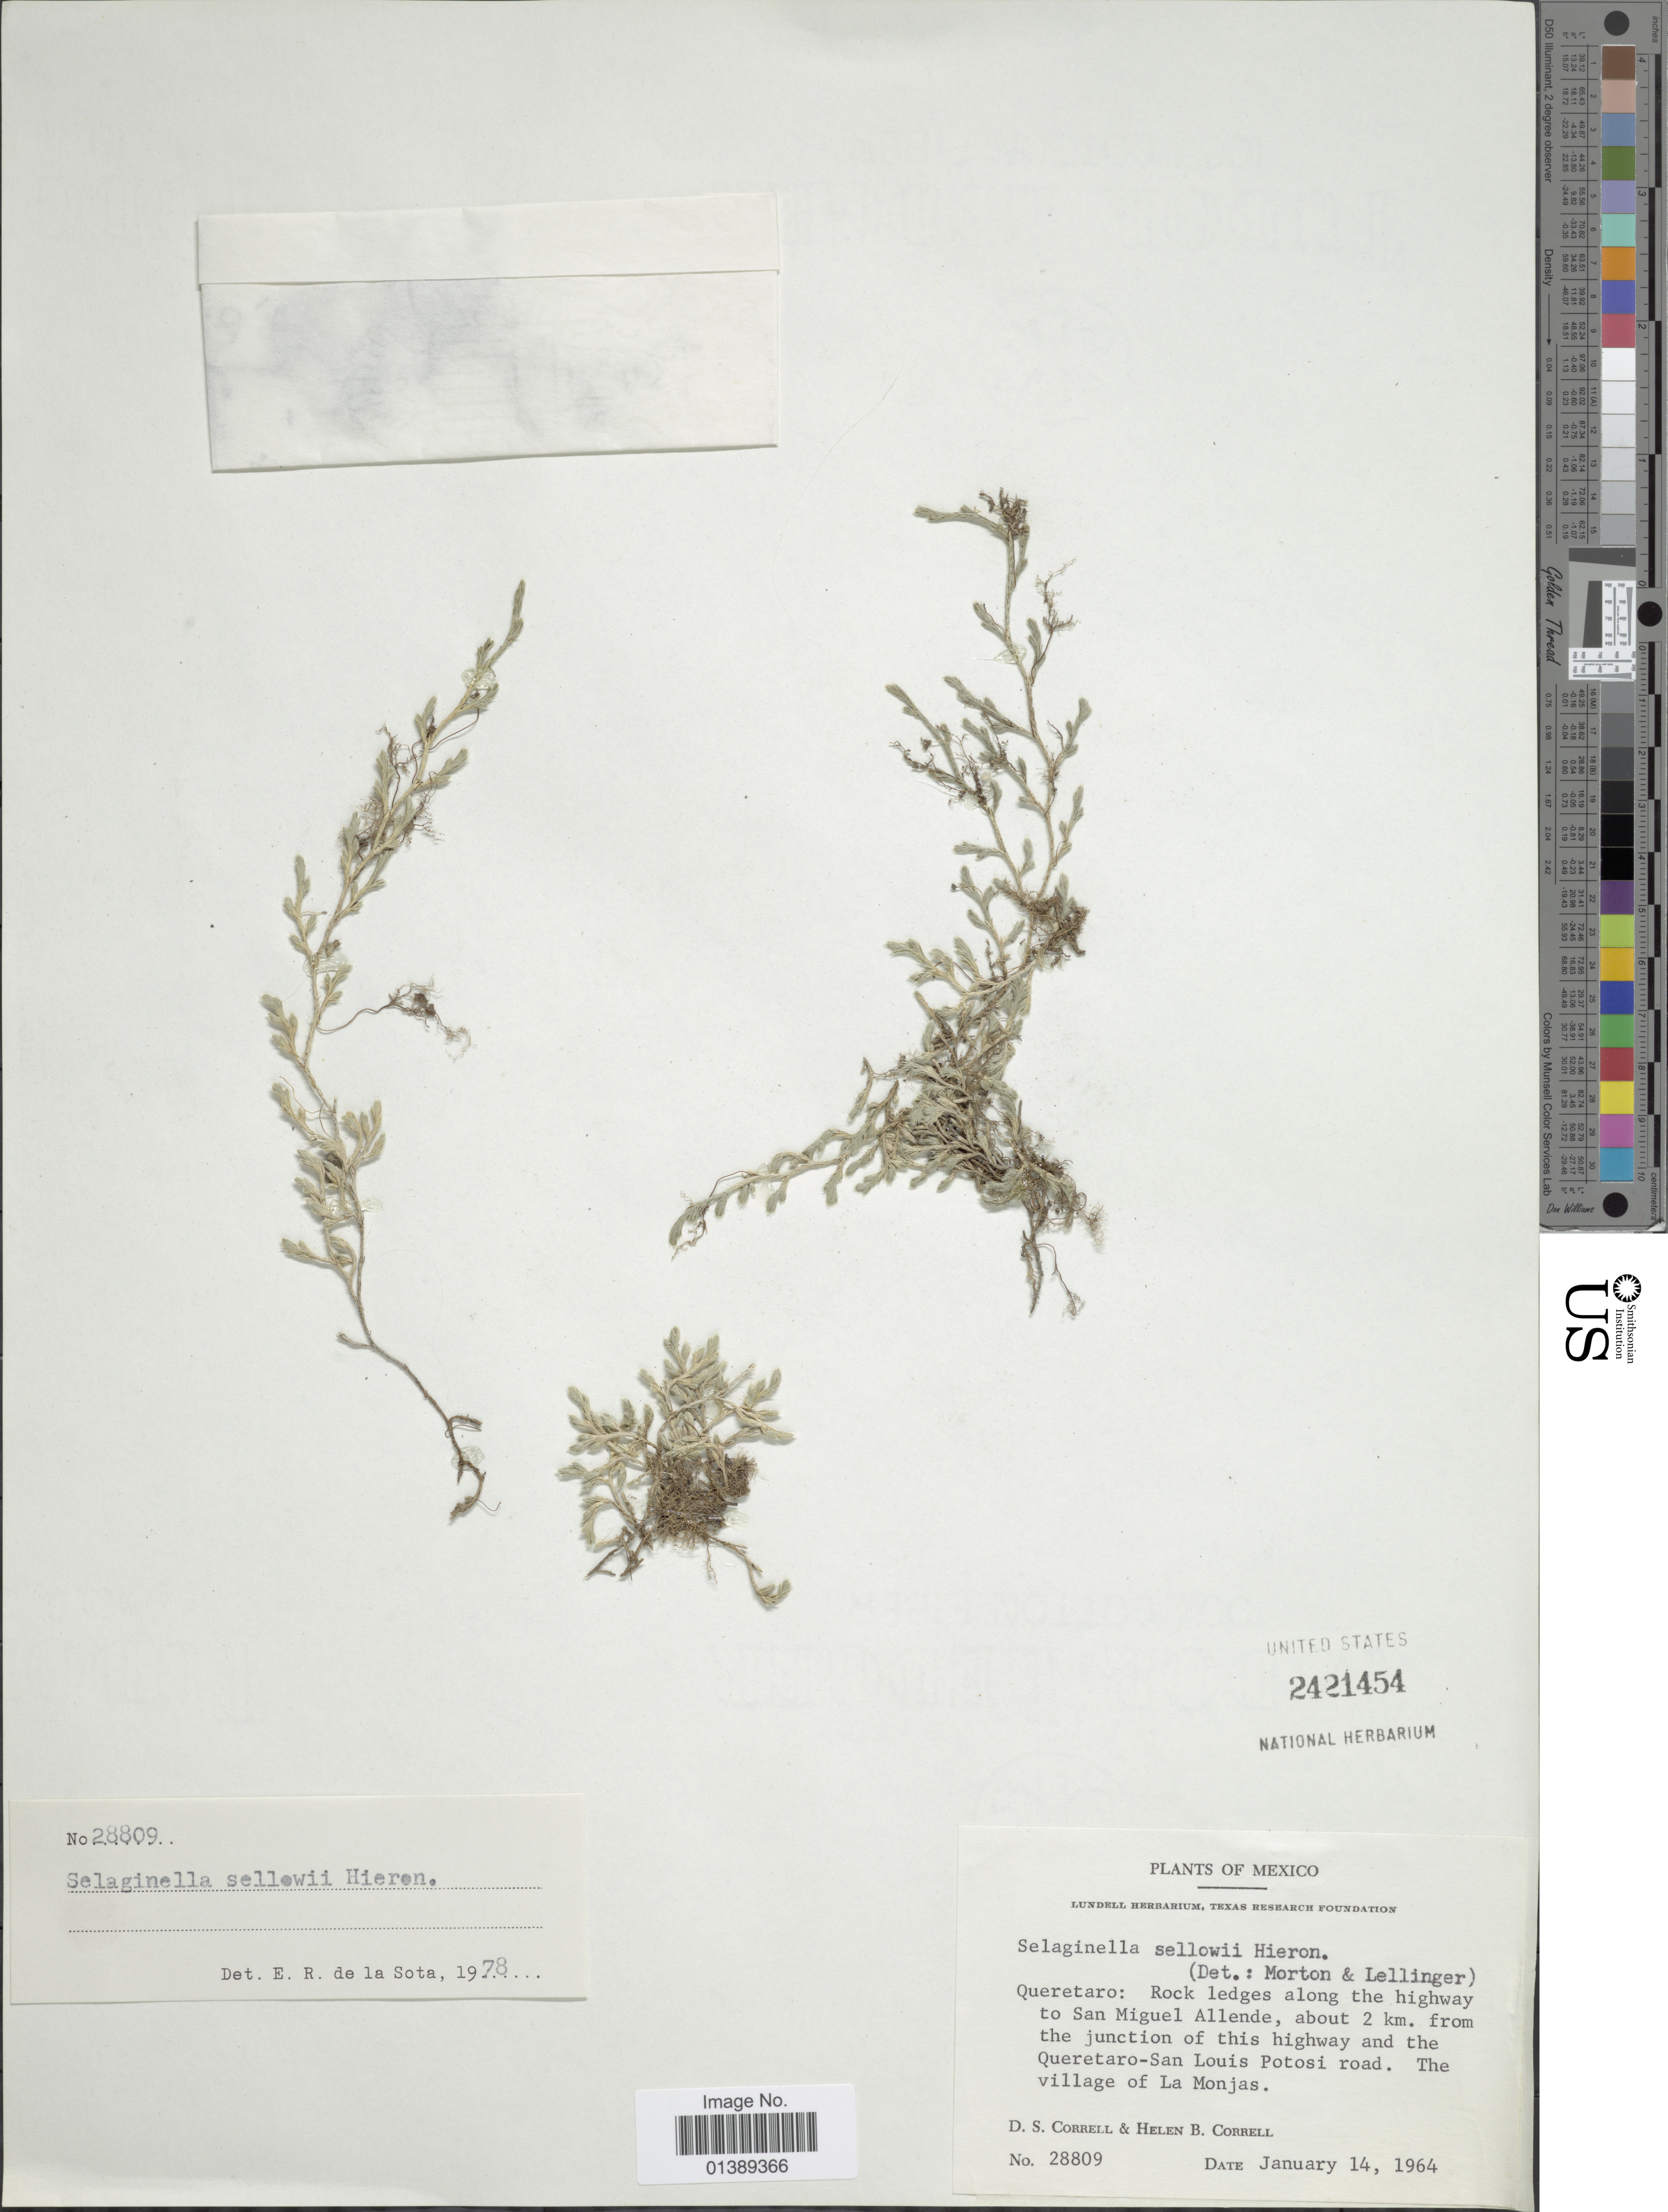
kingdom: Plantae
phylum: Tracheophyta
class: Lycopodiopsida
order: Selaginellales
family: Selaginellaceae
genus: Selaginella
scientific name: Selaginella sellowii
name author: Hieron.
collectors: D. S. Correll & H. Correll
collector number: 28809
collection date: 1964-01-14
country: Mexico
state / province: Querétaro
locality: Rock ledges along the highway to San Miguel Allende, about 2 km. from the junction of this highway and the Queretaro-San Louis Potosi road. The village of La Monjas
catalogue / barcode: US 2421454